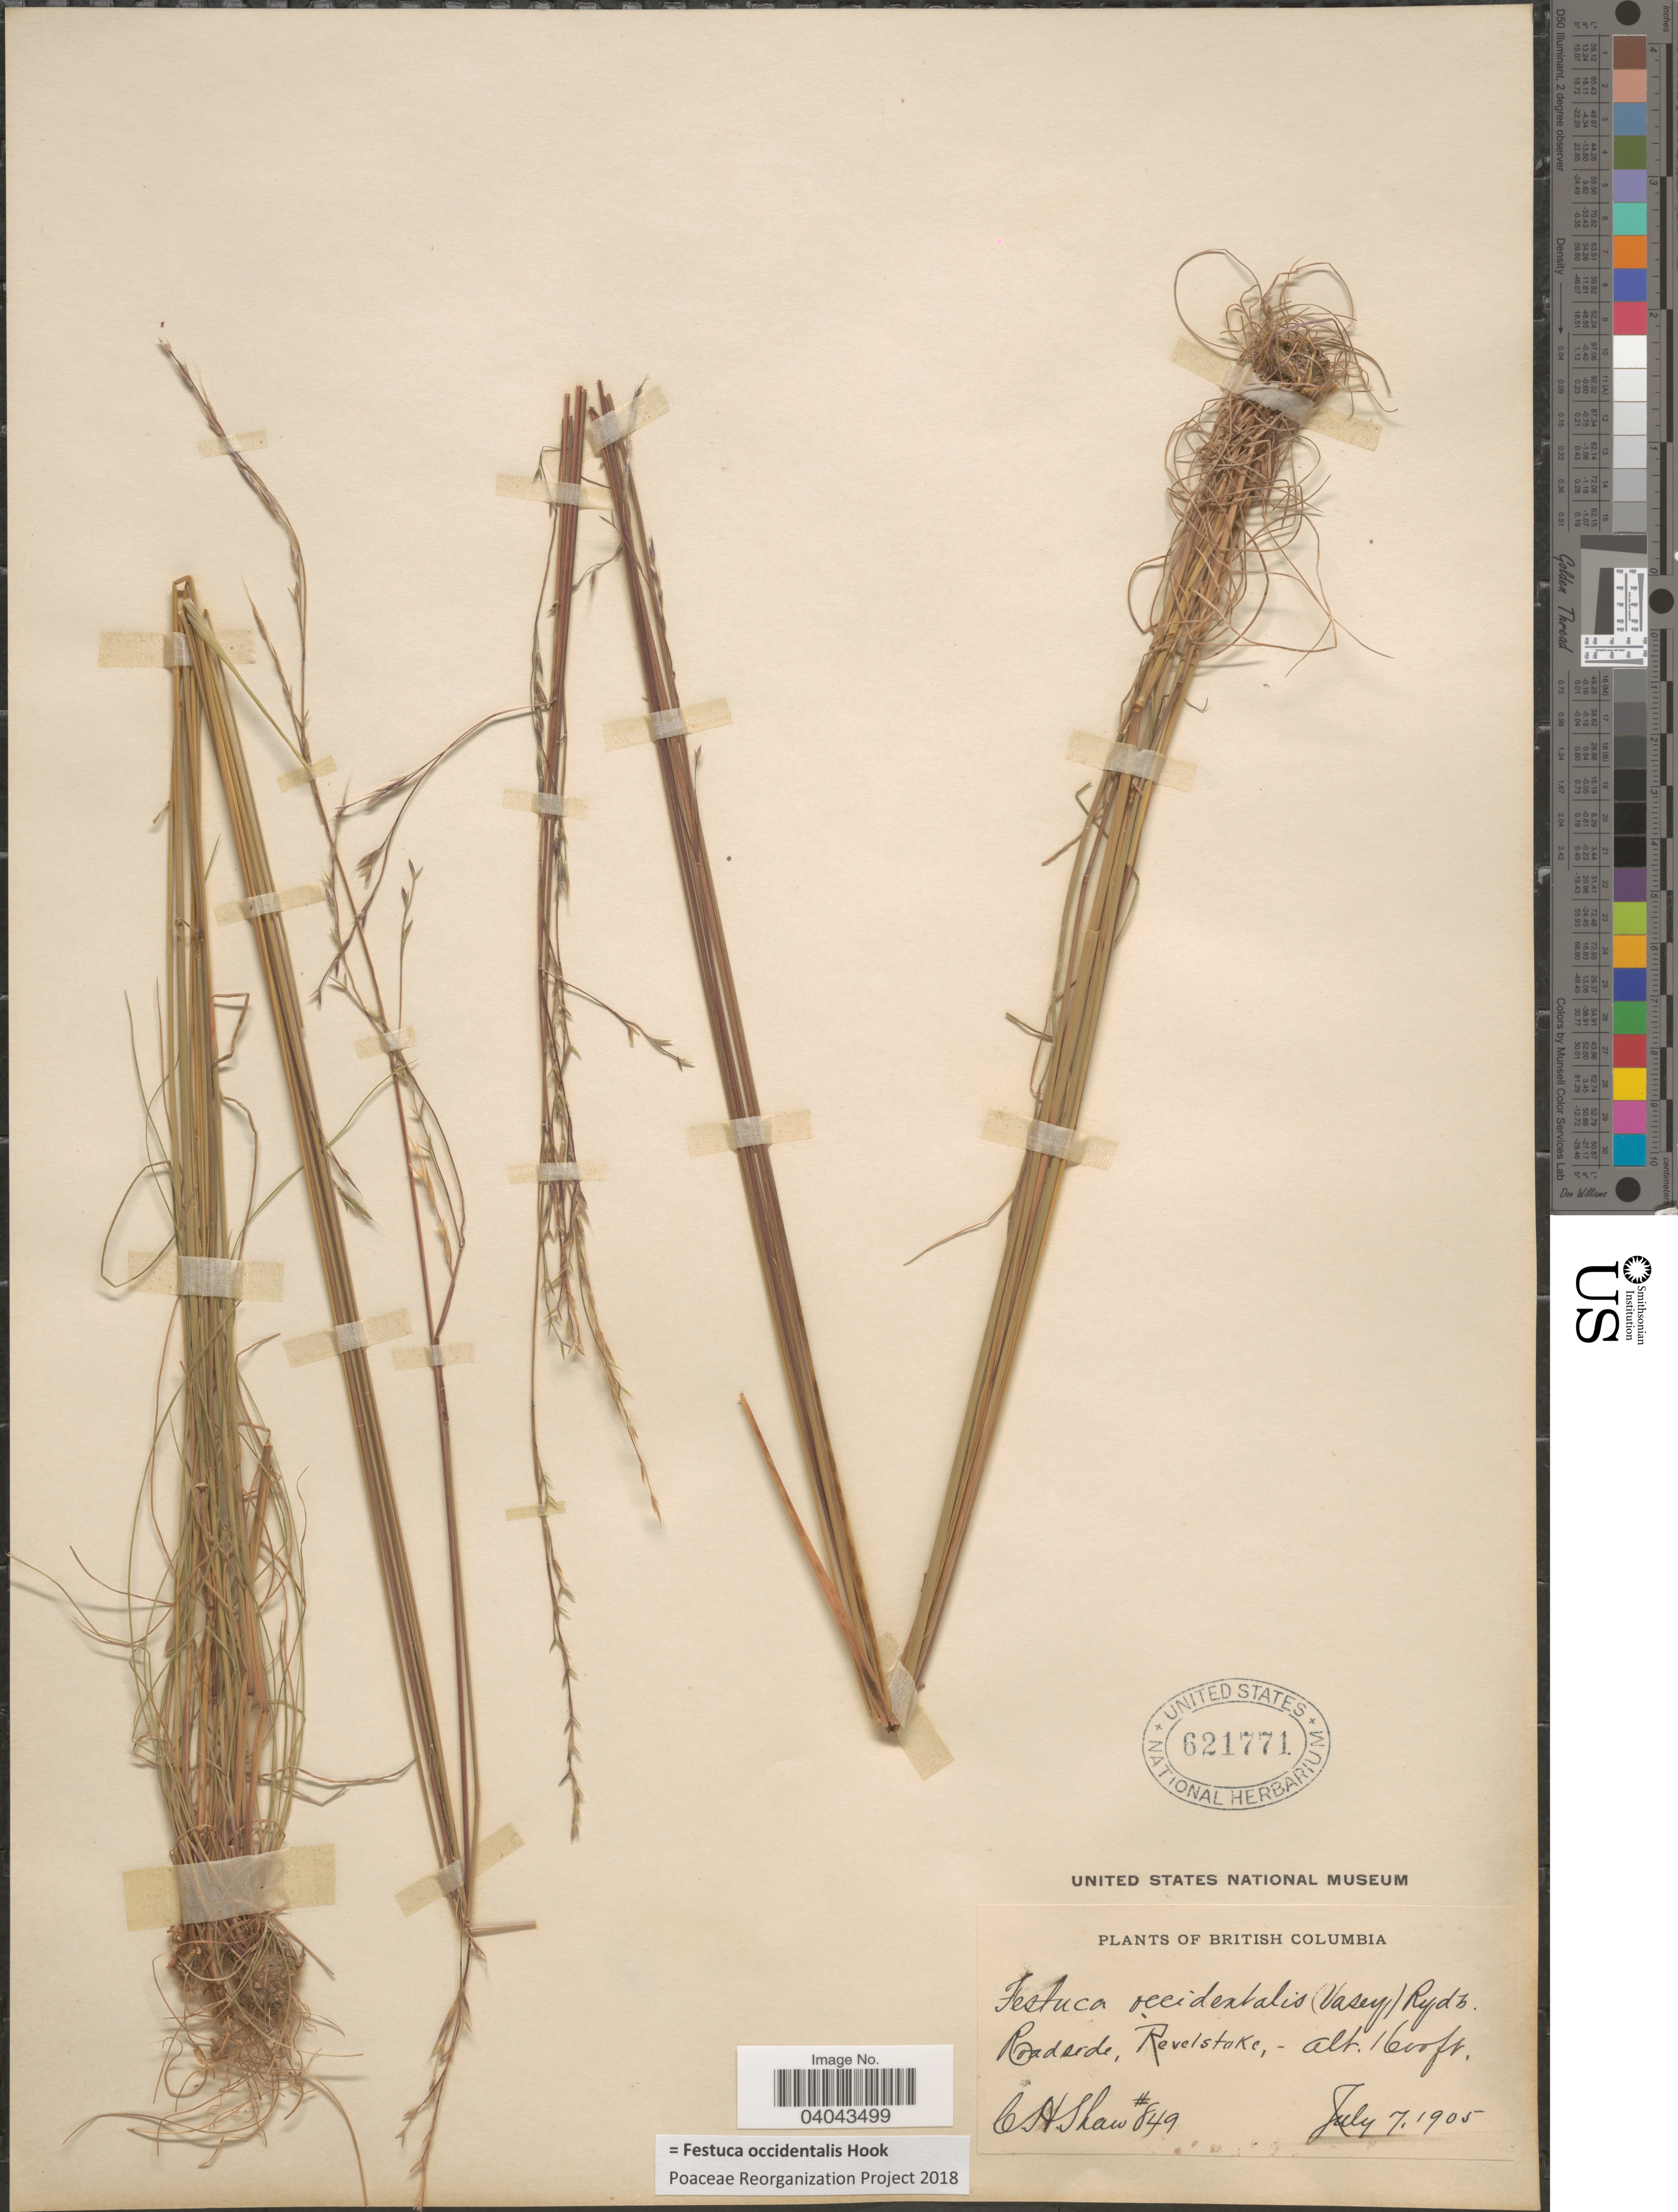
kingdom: Plantae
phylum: Tracheophyta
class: Liliopsida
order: Poales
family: Poaceae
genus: Festuca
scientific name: Festuca occidentalis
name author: Hook.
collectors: C. H. Shaw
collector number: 849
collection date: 1905-07-07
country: Canada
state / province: British Columbia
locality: Roadside, Revelstake.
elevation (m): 488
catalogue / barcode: US 621771